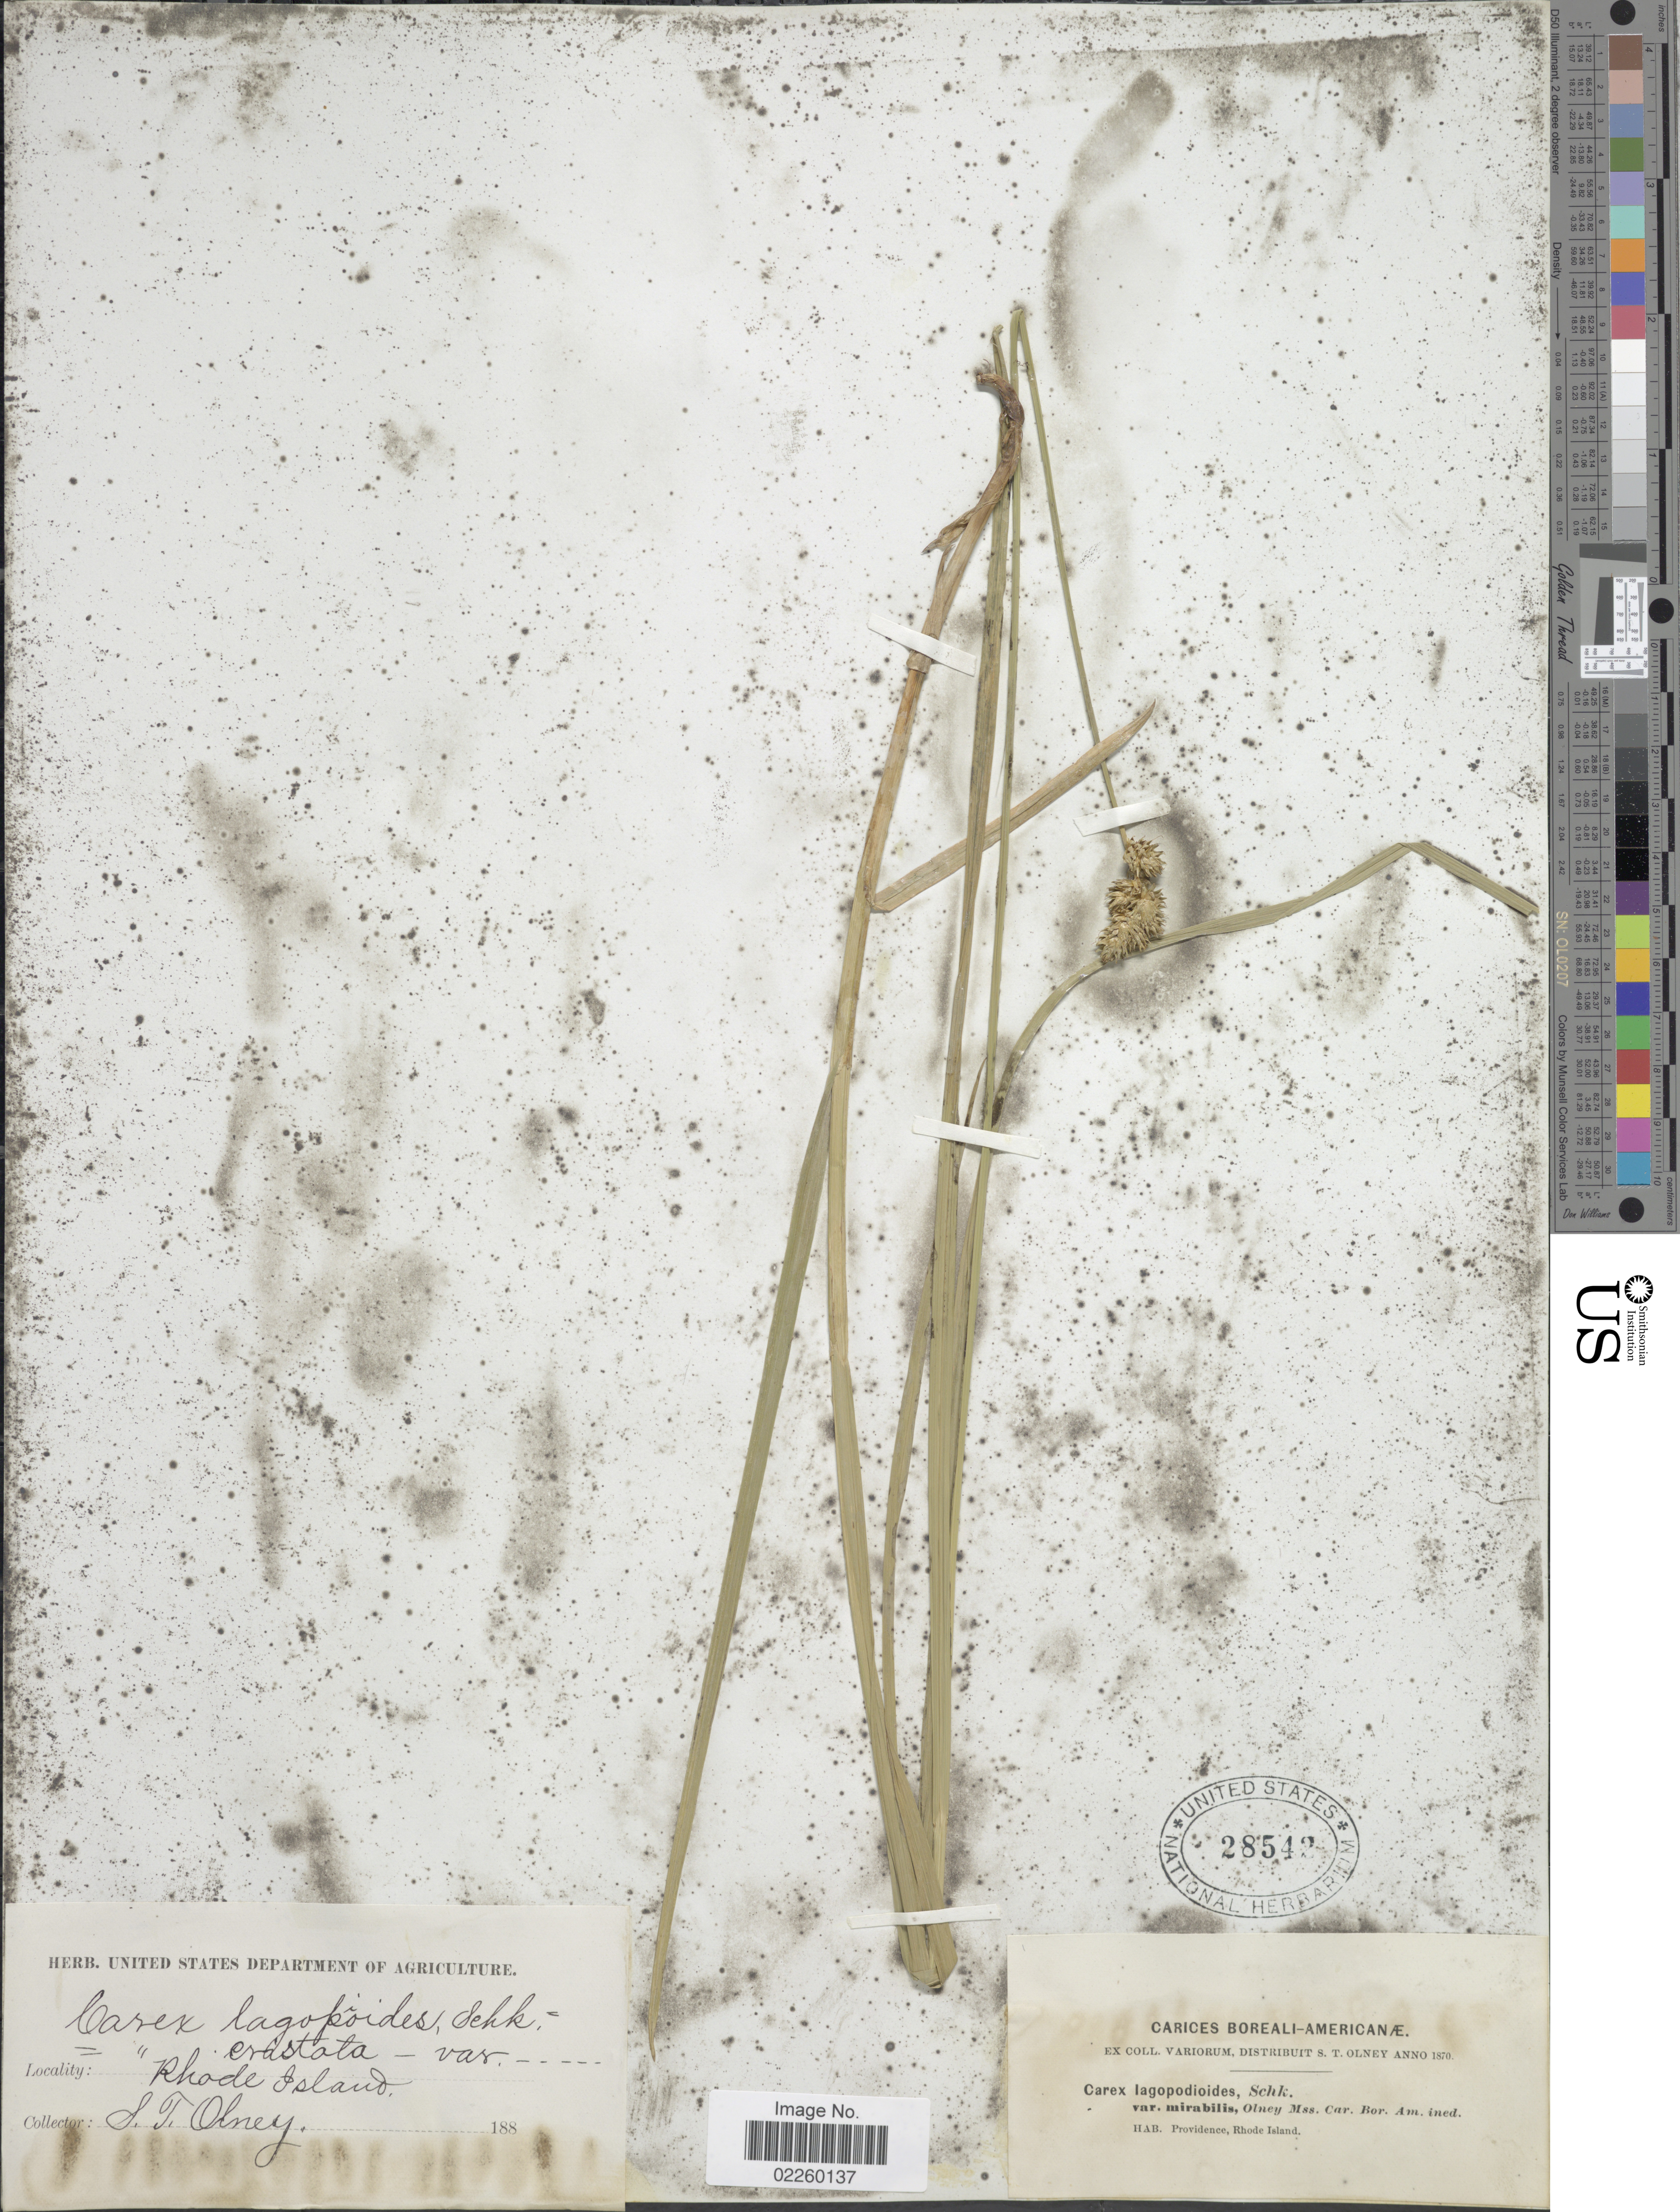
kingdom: Plantae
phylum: Tracheophyta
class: Liliopsida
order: Poales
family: Cyperaceae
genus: Carex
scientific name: Carex normalis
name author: Mack.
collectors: S. Olney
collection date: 1870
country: United States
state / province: Rhode Island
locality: Providence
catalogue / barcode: US 28542